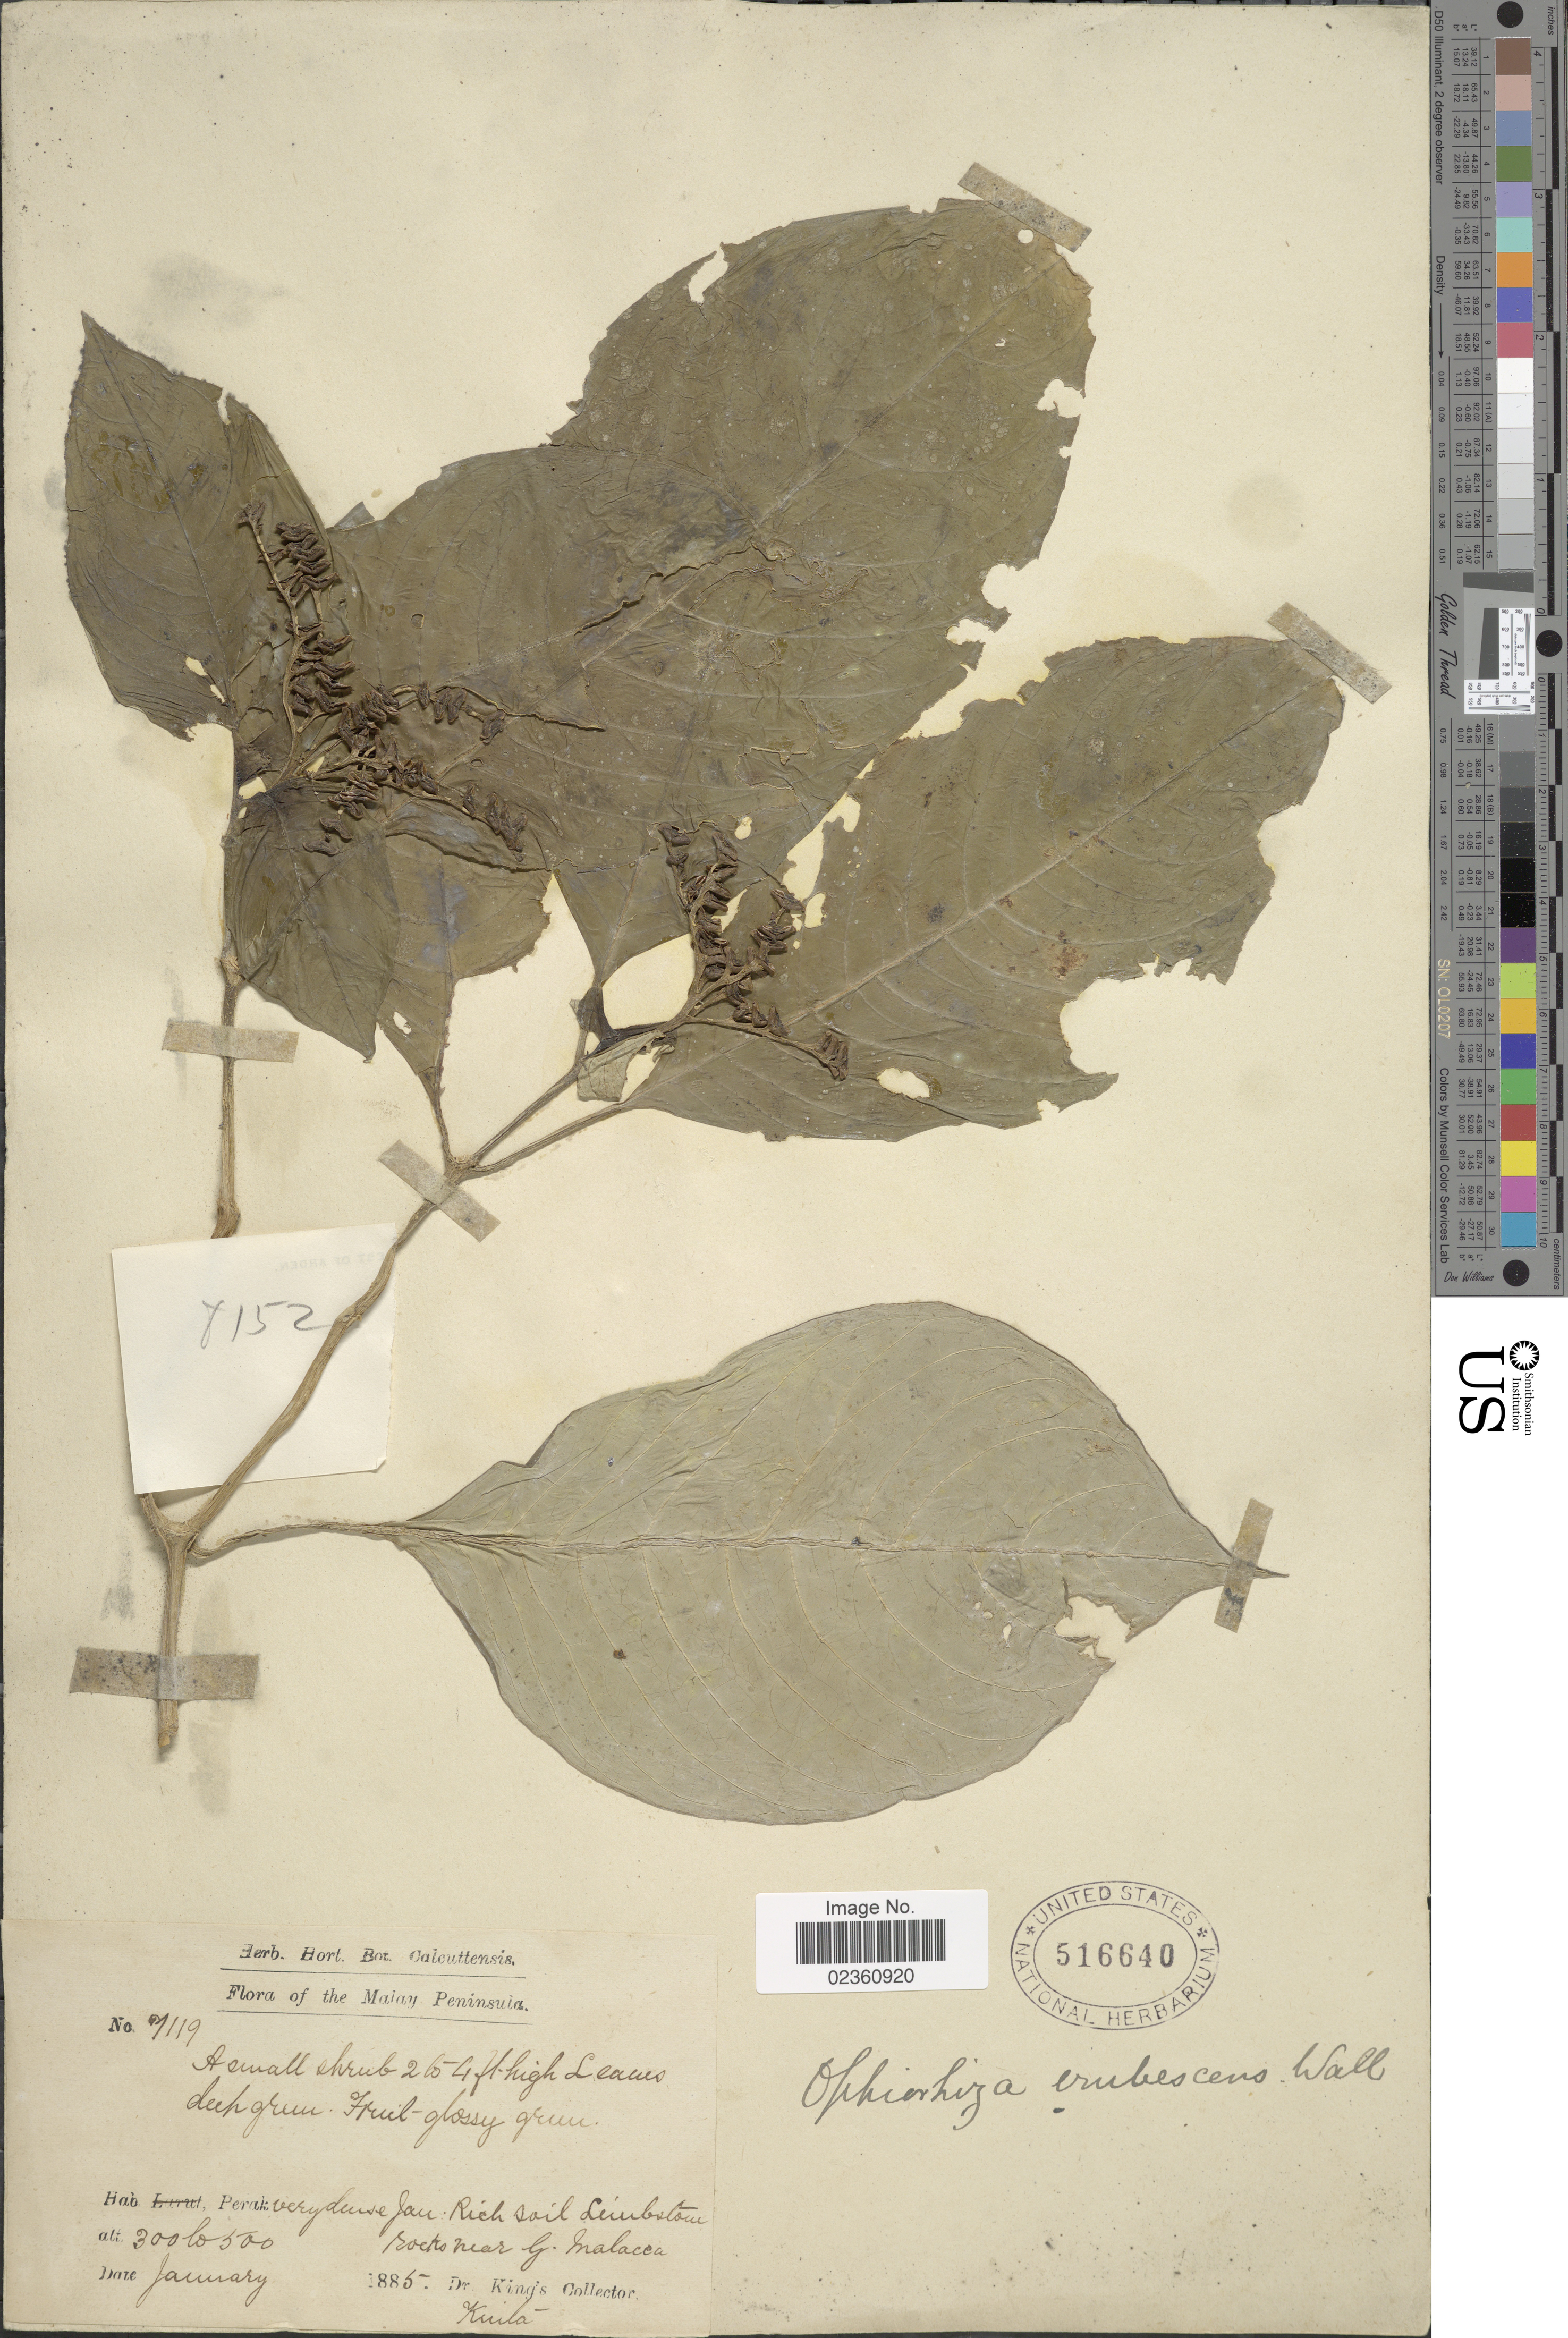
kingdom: Plantae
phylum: Tracheophyta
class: Magnoliopsida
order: Gentianales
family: Rubiaceae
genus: Ophiorrhiza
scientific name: Ophiorrhiza erubescens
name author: Wall. ex G. Don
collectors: Dr. King's collector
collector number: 7119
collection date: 1885-01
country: Malaysia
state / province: Perak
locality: Malay Peninsula, Perak. Very dense jun.: Rich soil Limestone rocks near G. Malacca, Kinta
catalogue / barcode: US 516640